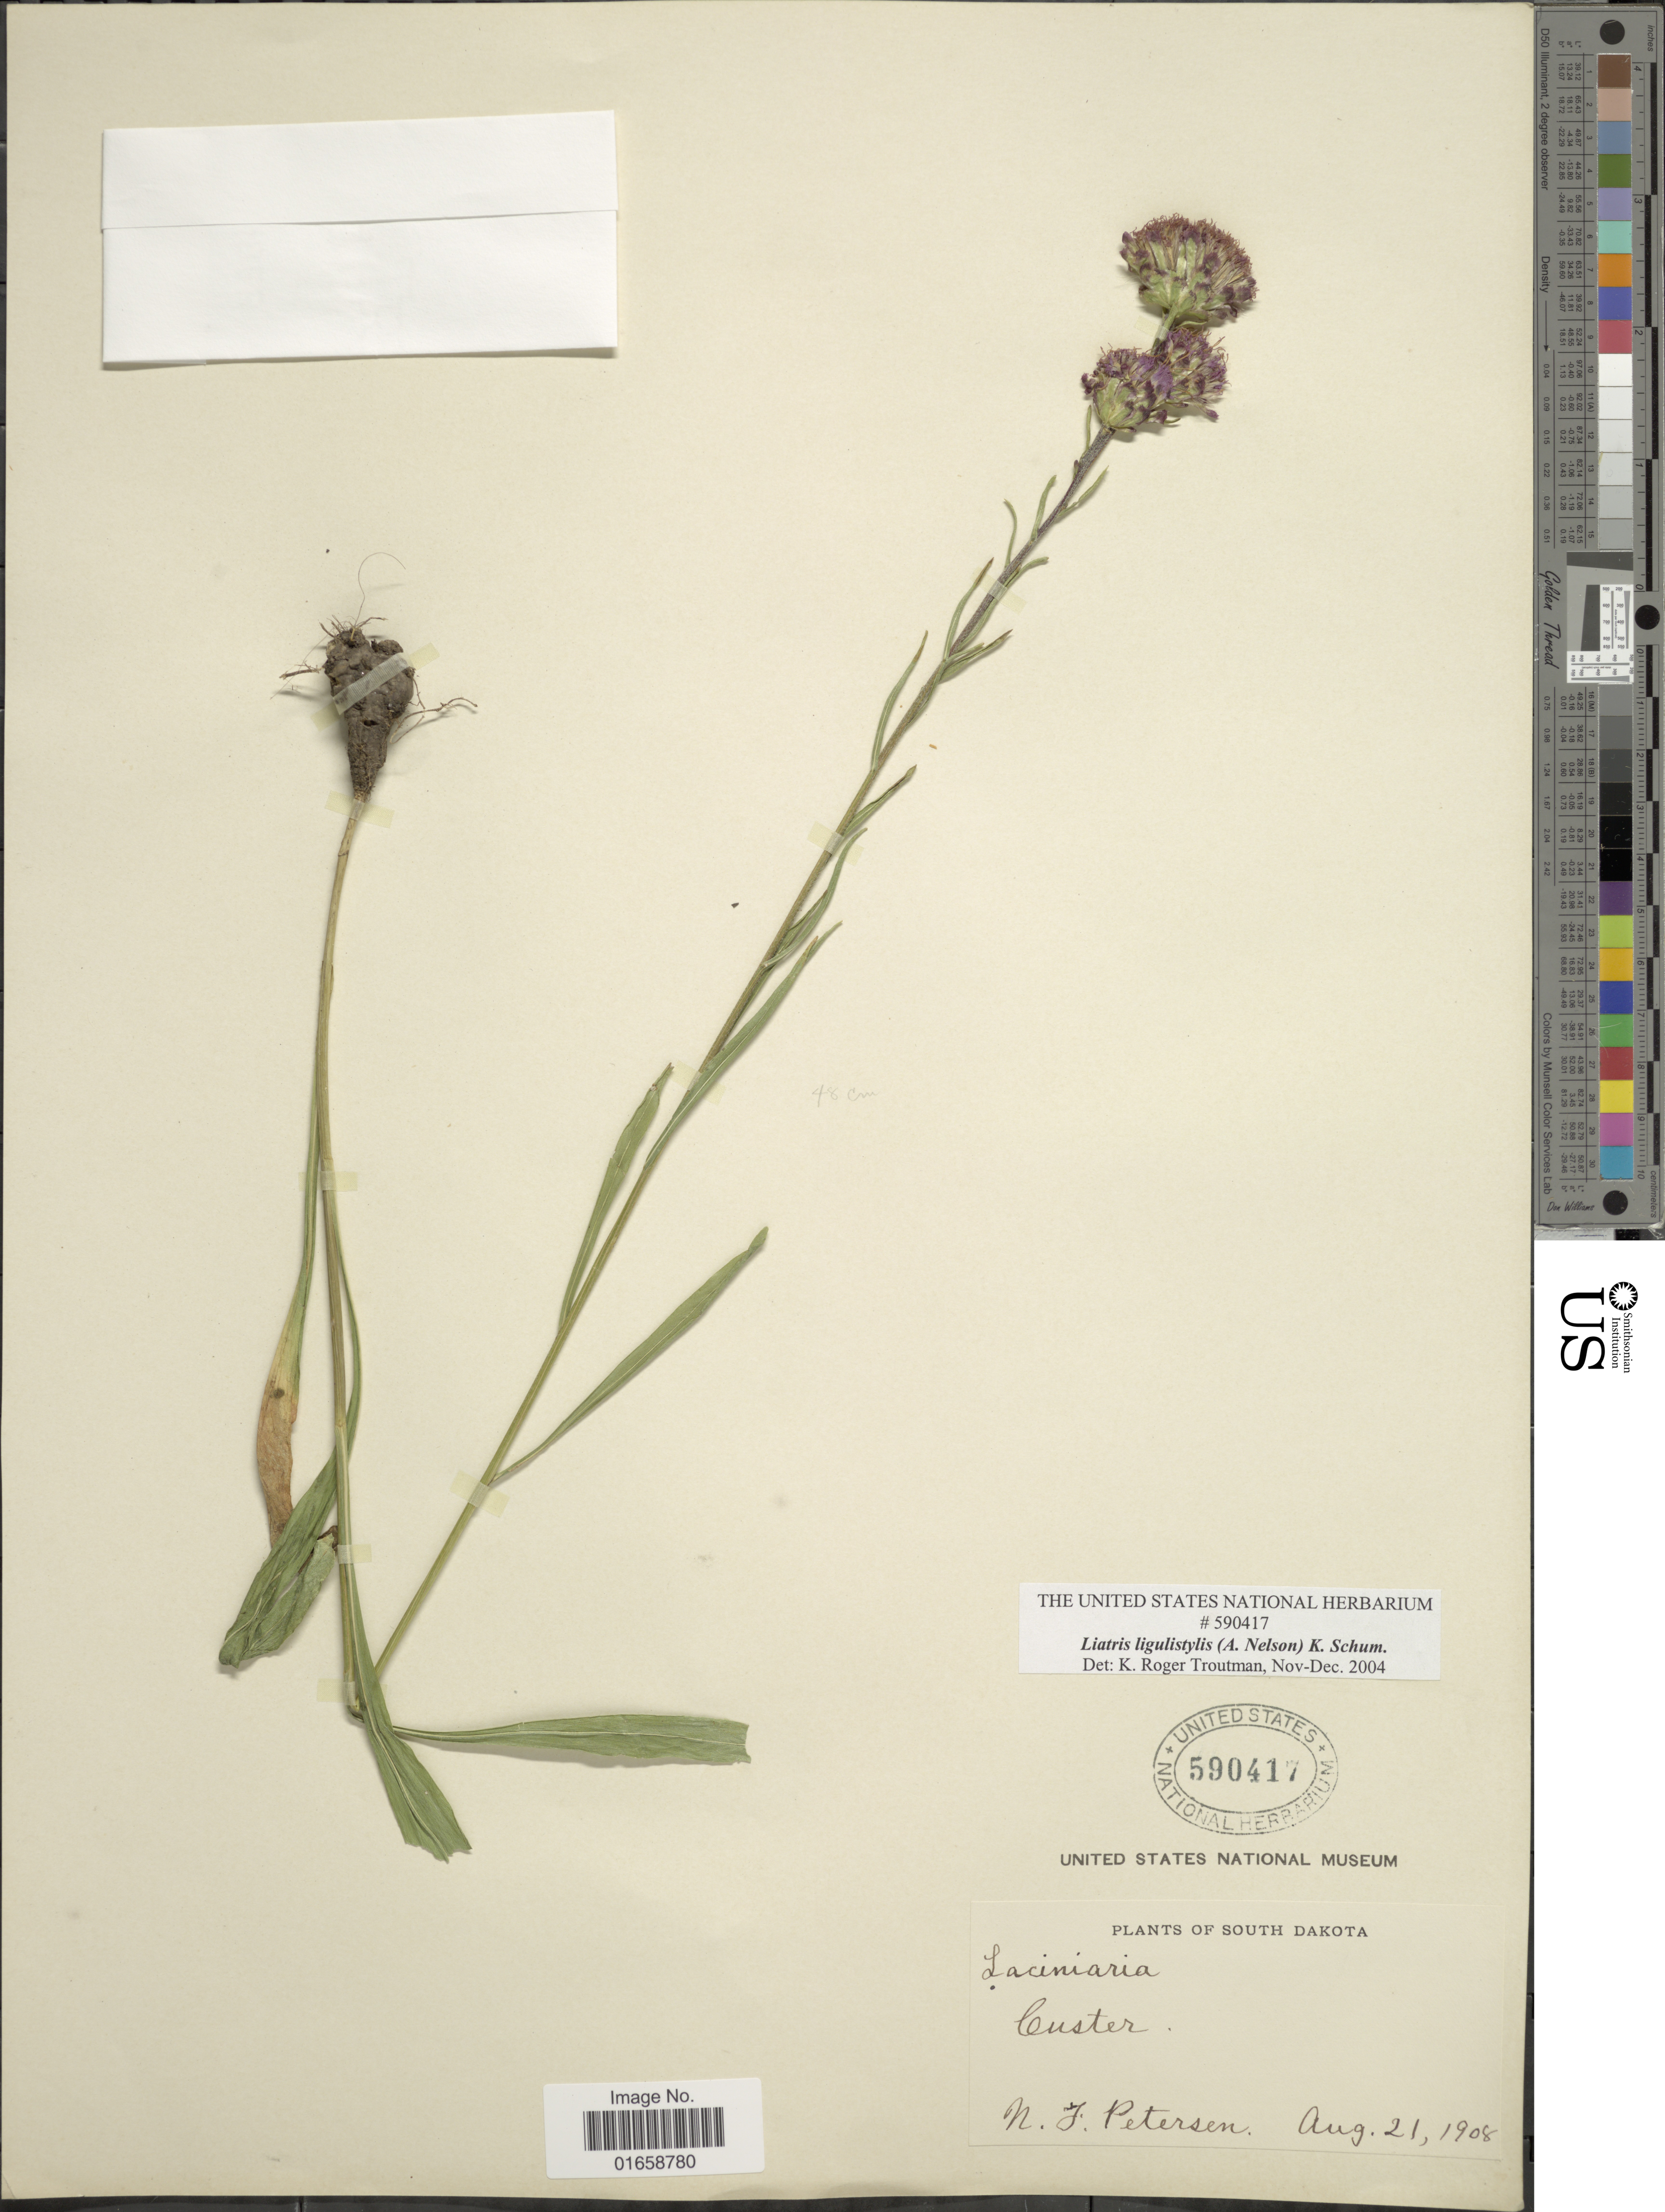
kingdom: Plantae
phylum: Tracheophyta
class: Magnoliopsida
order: Asterales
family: Asteraceae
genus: Liatris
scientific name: Liatris ligulistylis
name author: (A. Nelson) K. Schum.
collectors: N. F. Peterson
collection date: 1908-08-21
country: United States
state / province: South Dakota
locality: Custer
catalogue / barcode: US 590417